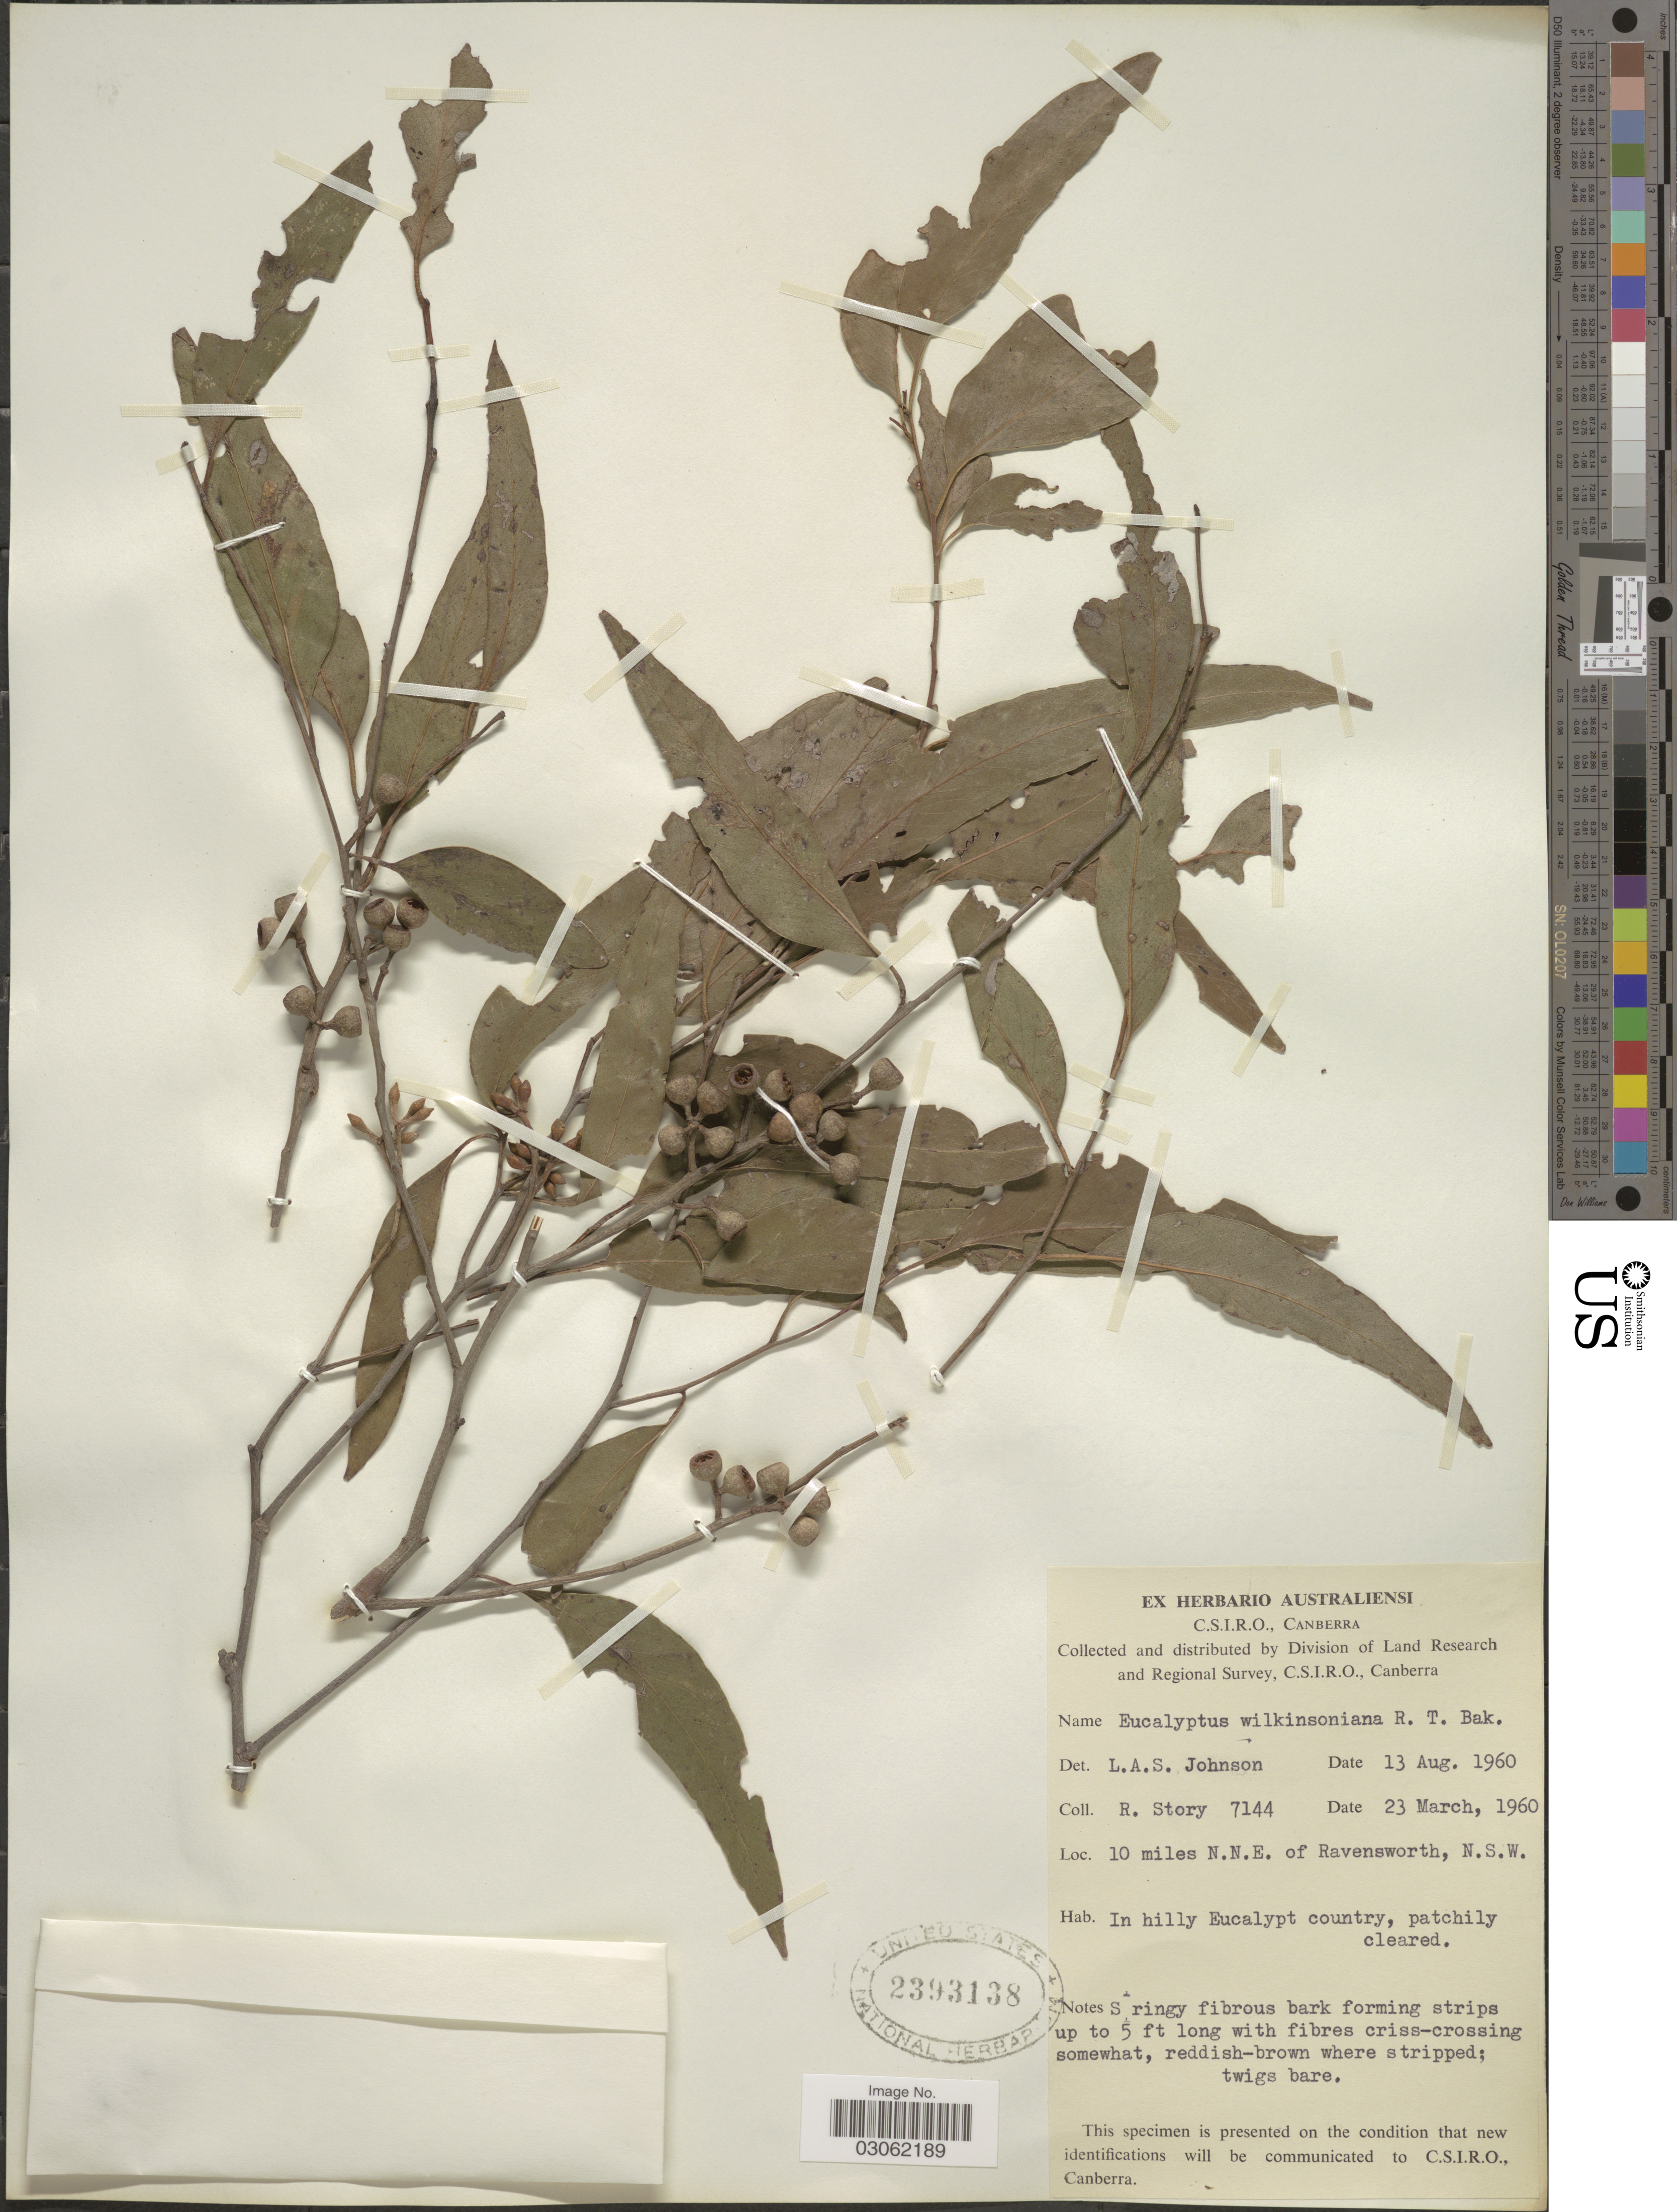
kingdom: Plantae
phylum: Tracheophyta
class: Magnoliopsida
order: Myrtales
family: Myrtaceae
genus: Eucalyptus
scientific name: Eucalyptus wilkinsoniana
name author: R.T. Baker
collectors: R. Story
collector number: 7144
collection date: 1960-03-23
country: Australia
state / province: New South Wales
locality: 10 miles N. N. E. of Ravensworth, N. S. W.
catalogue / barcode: US 2393138